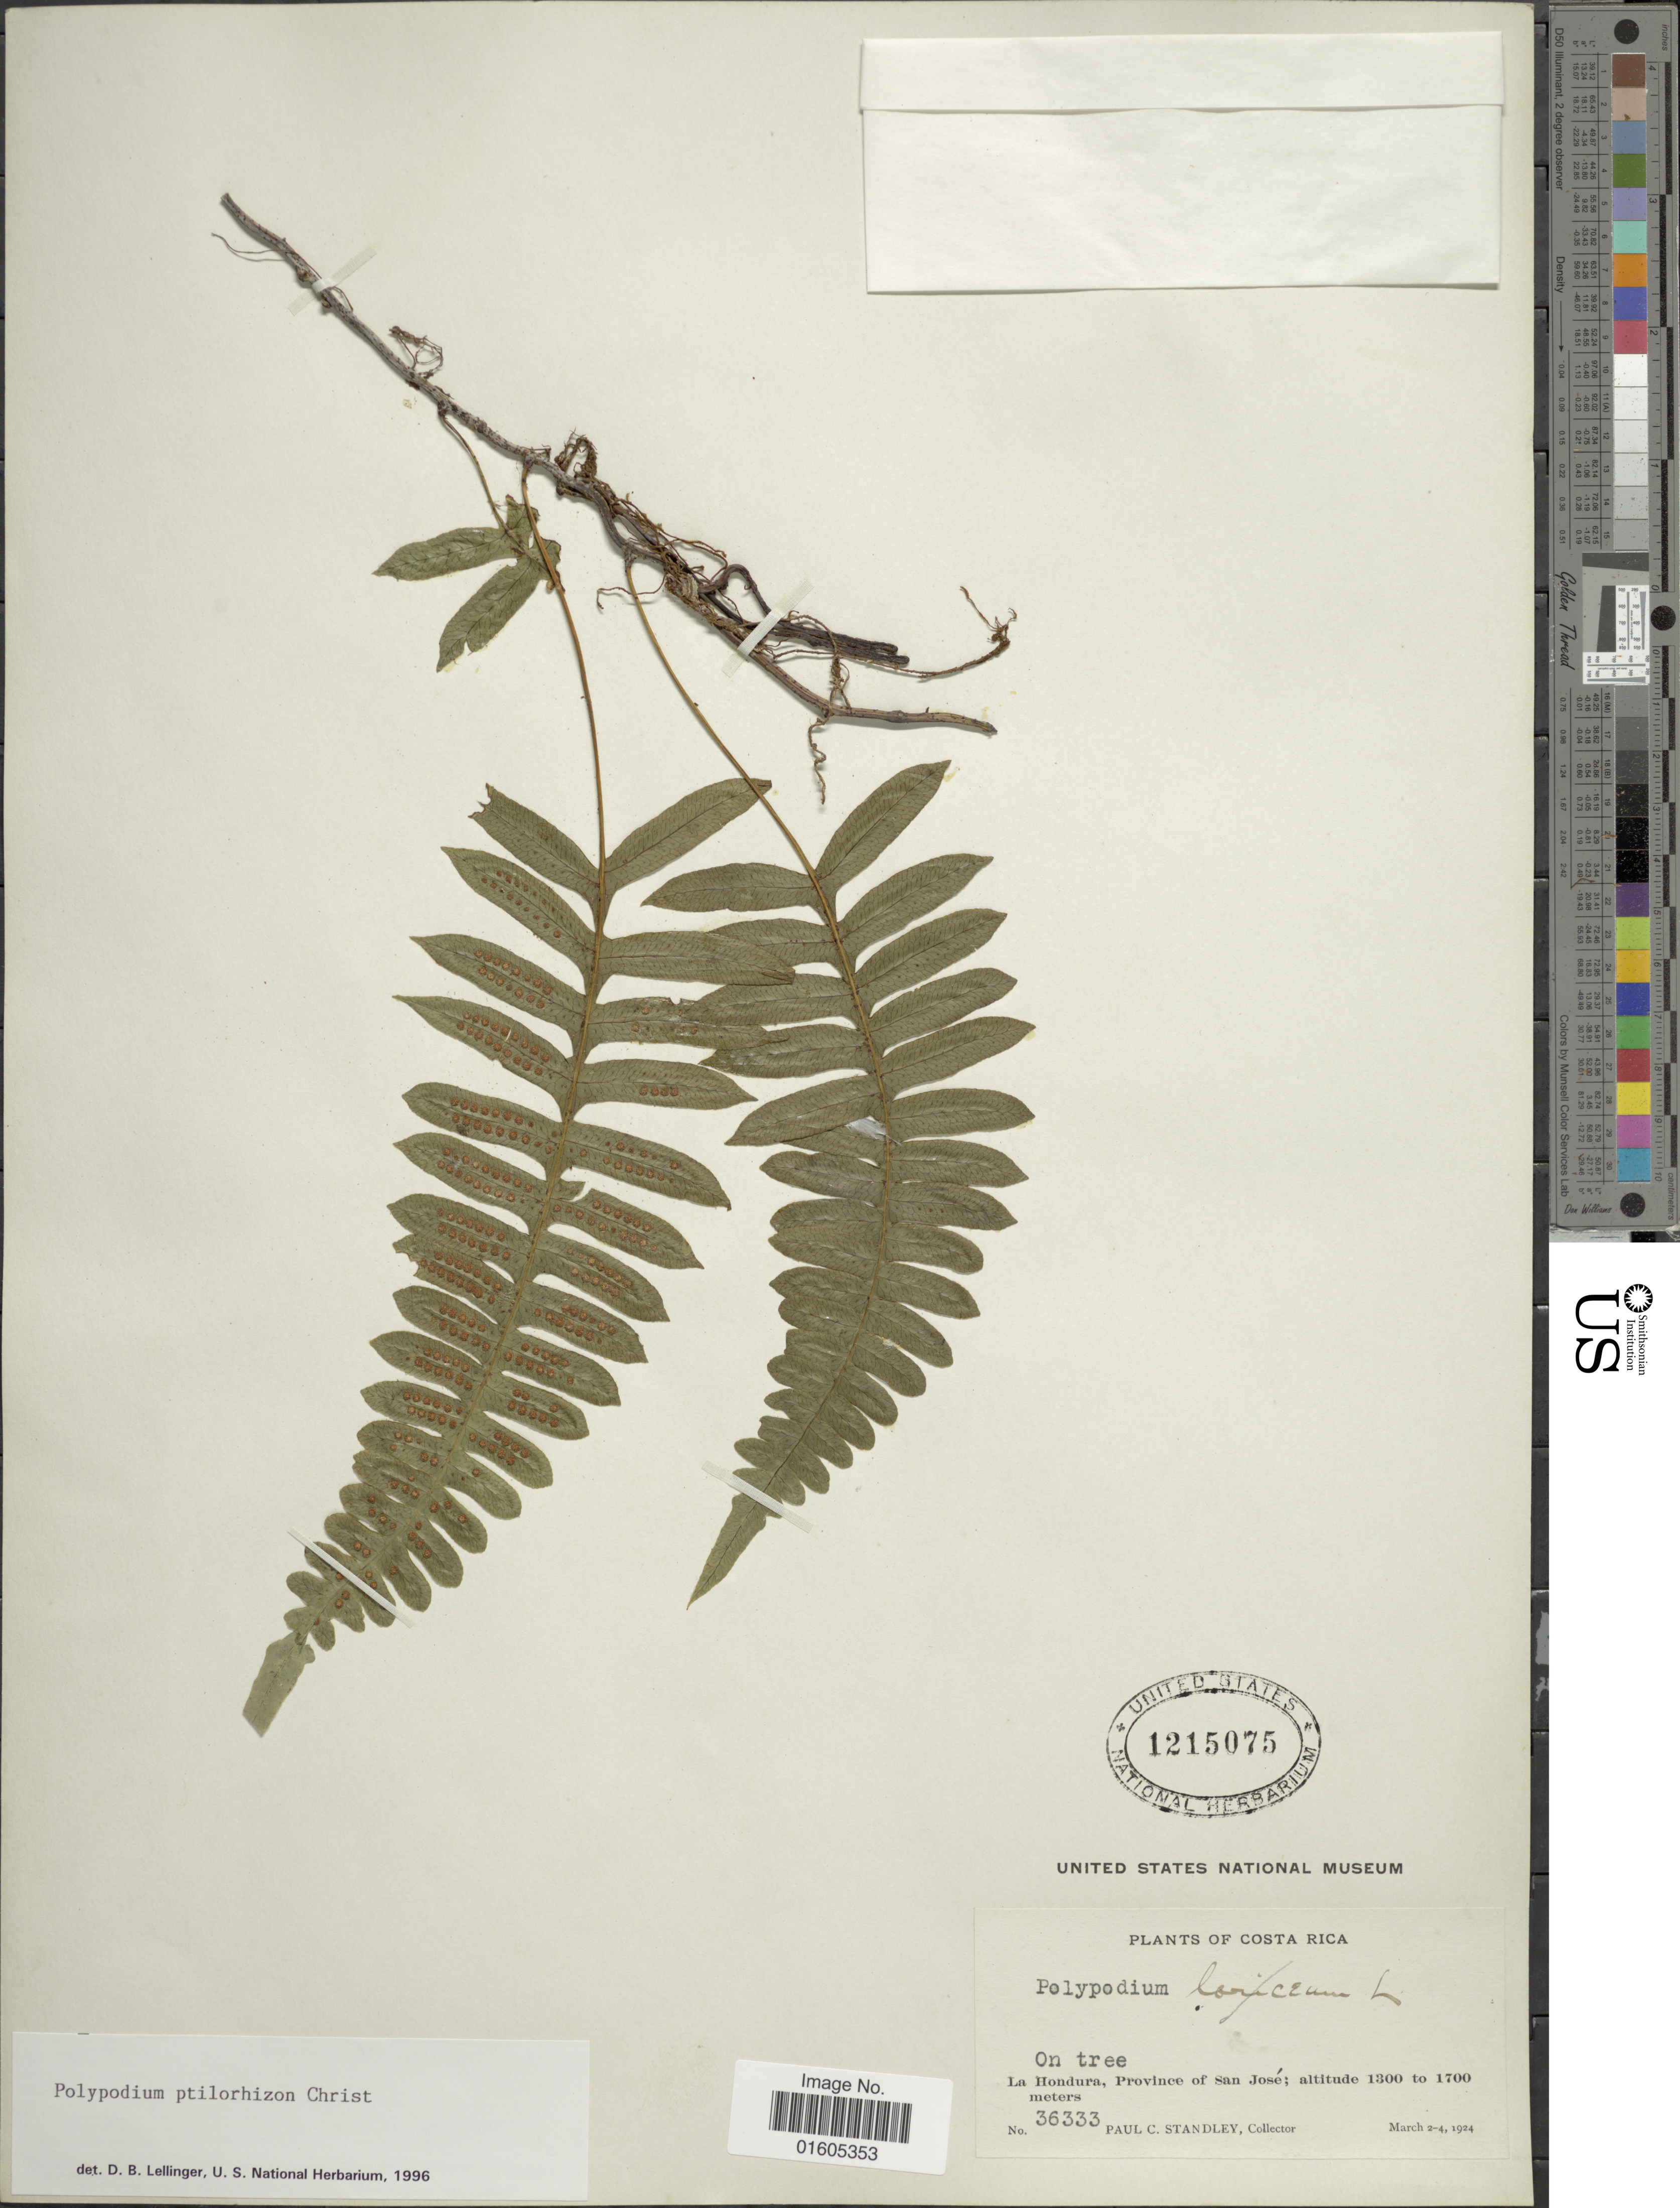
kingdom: Plantae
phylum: Tracheophyta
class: Polypodiopsida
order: Polypodiales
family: Polypodiaceae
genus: Serpocaulon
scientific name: Serpocaulon ptilorhizon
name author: (Christ) A.R. Sm.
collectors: P. C. Standley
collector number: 36333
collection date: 1924-03-02/1924-03-04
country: Costa Rica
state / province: San José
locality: La Hondura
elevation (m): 1300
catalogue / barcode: US 1215075